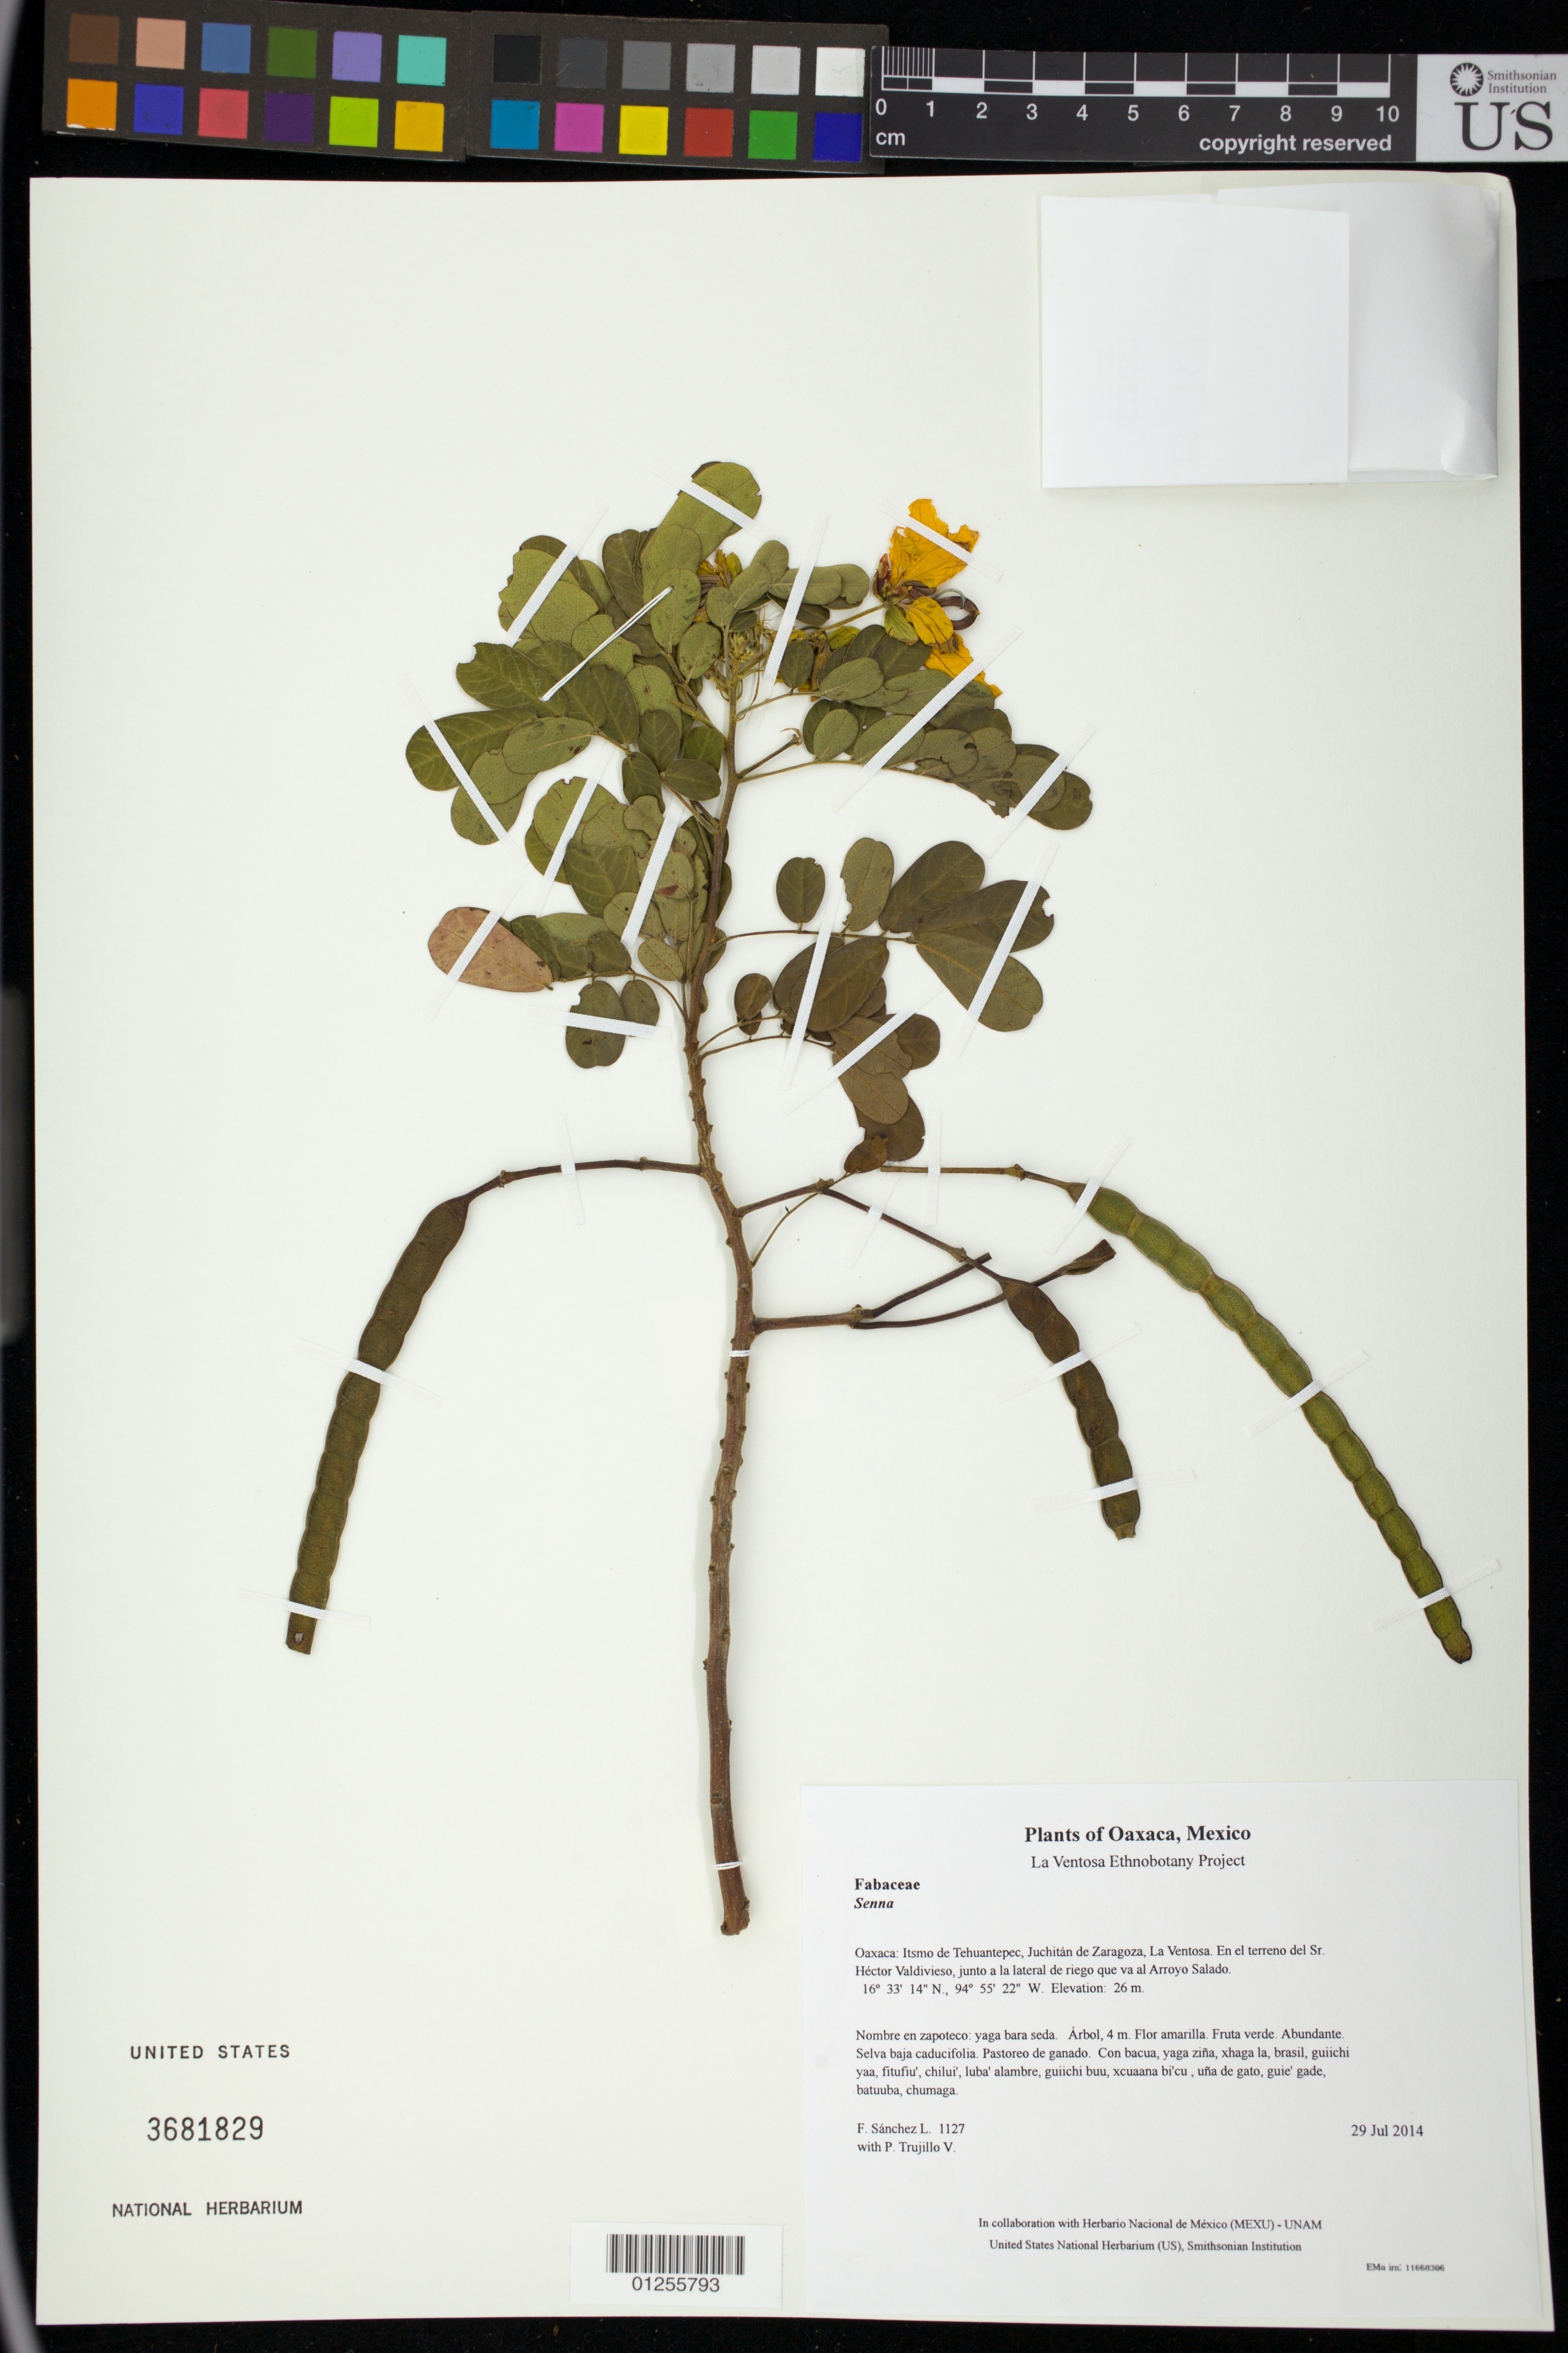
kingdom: Plantae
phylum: Tracheophyta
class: Magnoliopsida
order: Fabales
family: Fabaceae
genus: Senna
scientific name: Senna skinneri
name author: (Benth.) H.S. Irwin & Barneby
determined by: Sousa S., Mario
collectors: F. Sánchez L. & P. Trujillo V.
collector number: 1127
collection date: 2014-07-29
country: Mexico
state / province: Oaxaca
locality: Itsmo de Tehuantepec, Juchitán de Zaragoza, La Ventosa. En el terreno del Sr. Héctor Valdivieso, junto a la lateral de riego que va al Arroyo Salado.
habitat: Selva baja caducifolia. Pastoreo de ganado.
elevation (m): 26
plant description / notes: JEBOT, MEXU, SERO, US; Yaga. 4 m. Guie' naguchi. Cuaananaxhi naga'. Stale.; camaroncillo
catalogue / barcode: US 3681829